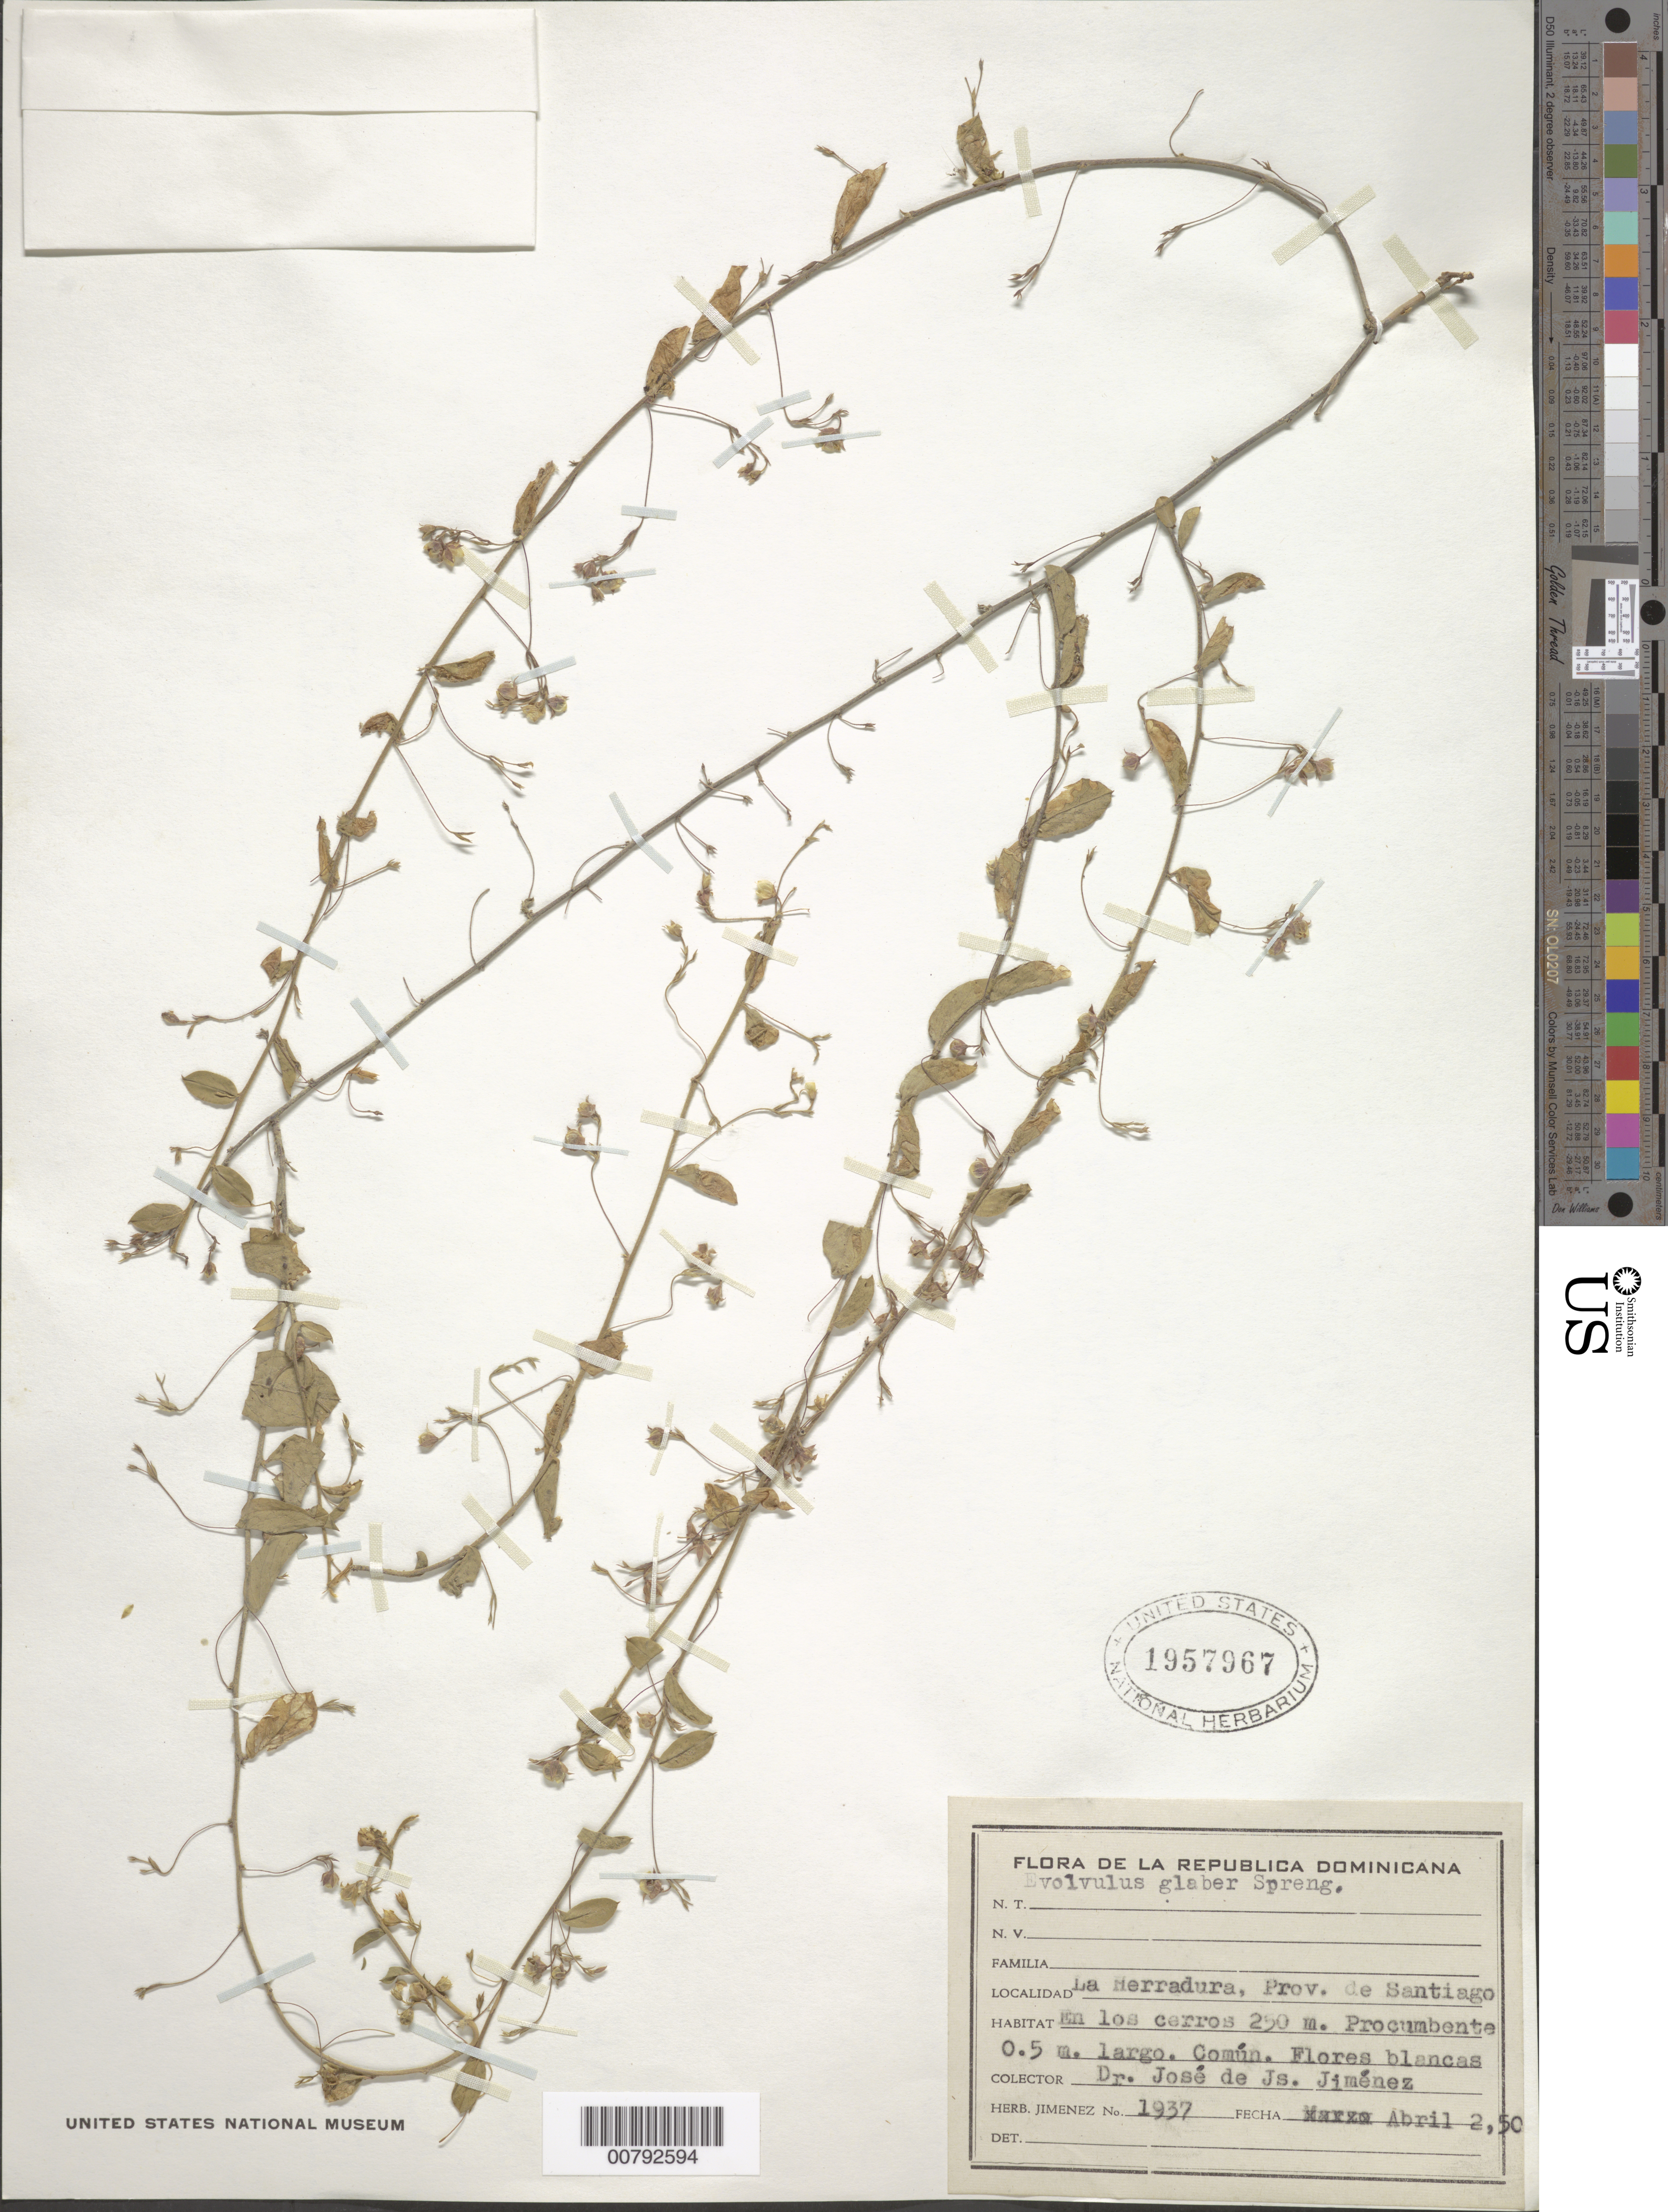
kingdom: Plantae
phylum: Tracheophyta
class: Magnoliopsida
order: Solanales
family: Convolvulaceae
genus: Evolvulus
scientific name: Evolvulus glaber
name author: Spreng.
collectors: J. J. Jiménez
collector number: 1937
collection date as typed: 02 Apr 1950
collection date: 1950-04-02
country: Dominican Republic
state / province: Santiago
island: Hispaniola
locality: La Herradura.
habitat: On hill.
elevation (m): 250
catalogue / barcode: US 1957967